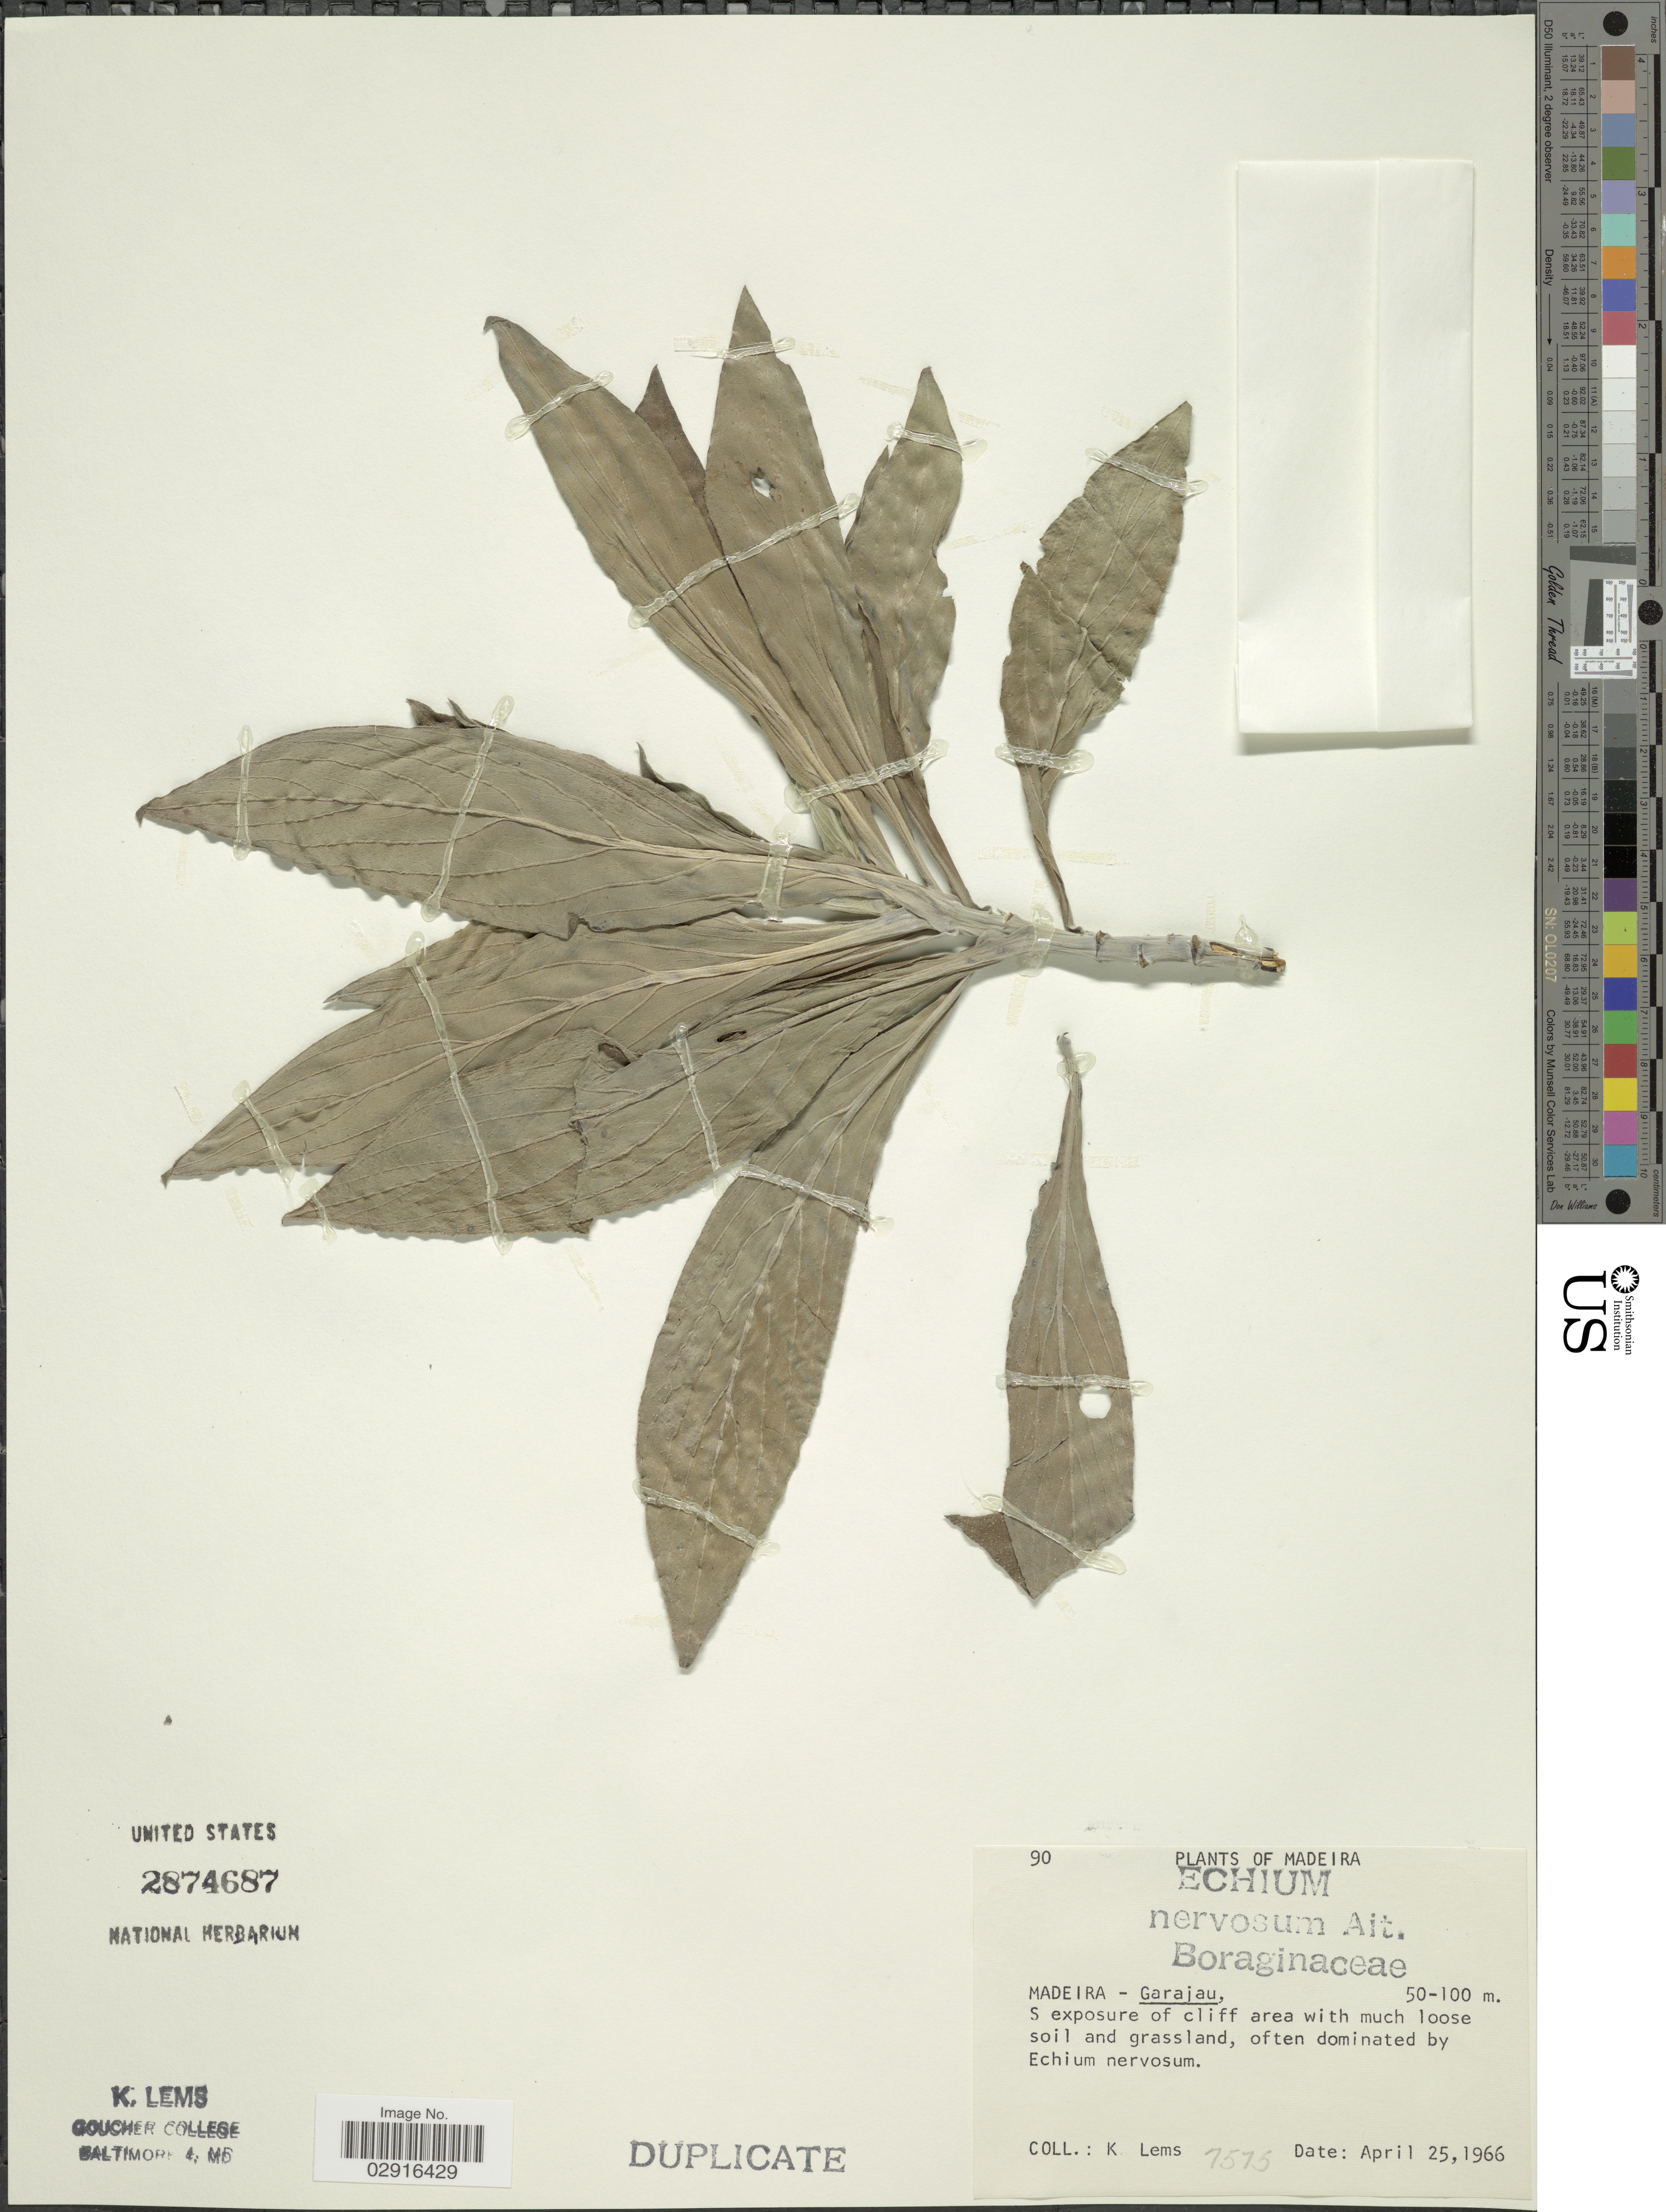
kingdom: Plantae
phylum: Tracheophyta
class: Magnoliopsida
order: Boraginales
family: Boraginaceae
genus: Echium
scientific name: Echium nervosum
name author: Dryand.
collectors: K. Lems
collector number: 7575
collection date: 1966-04-25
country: Portugal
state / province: Madeira (Aut. Reg.)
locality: Garajau.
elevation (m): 50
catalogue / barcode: US 2874687